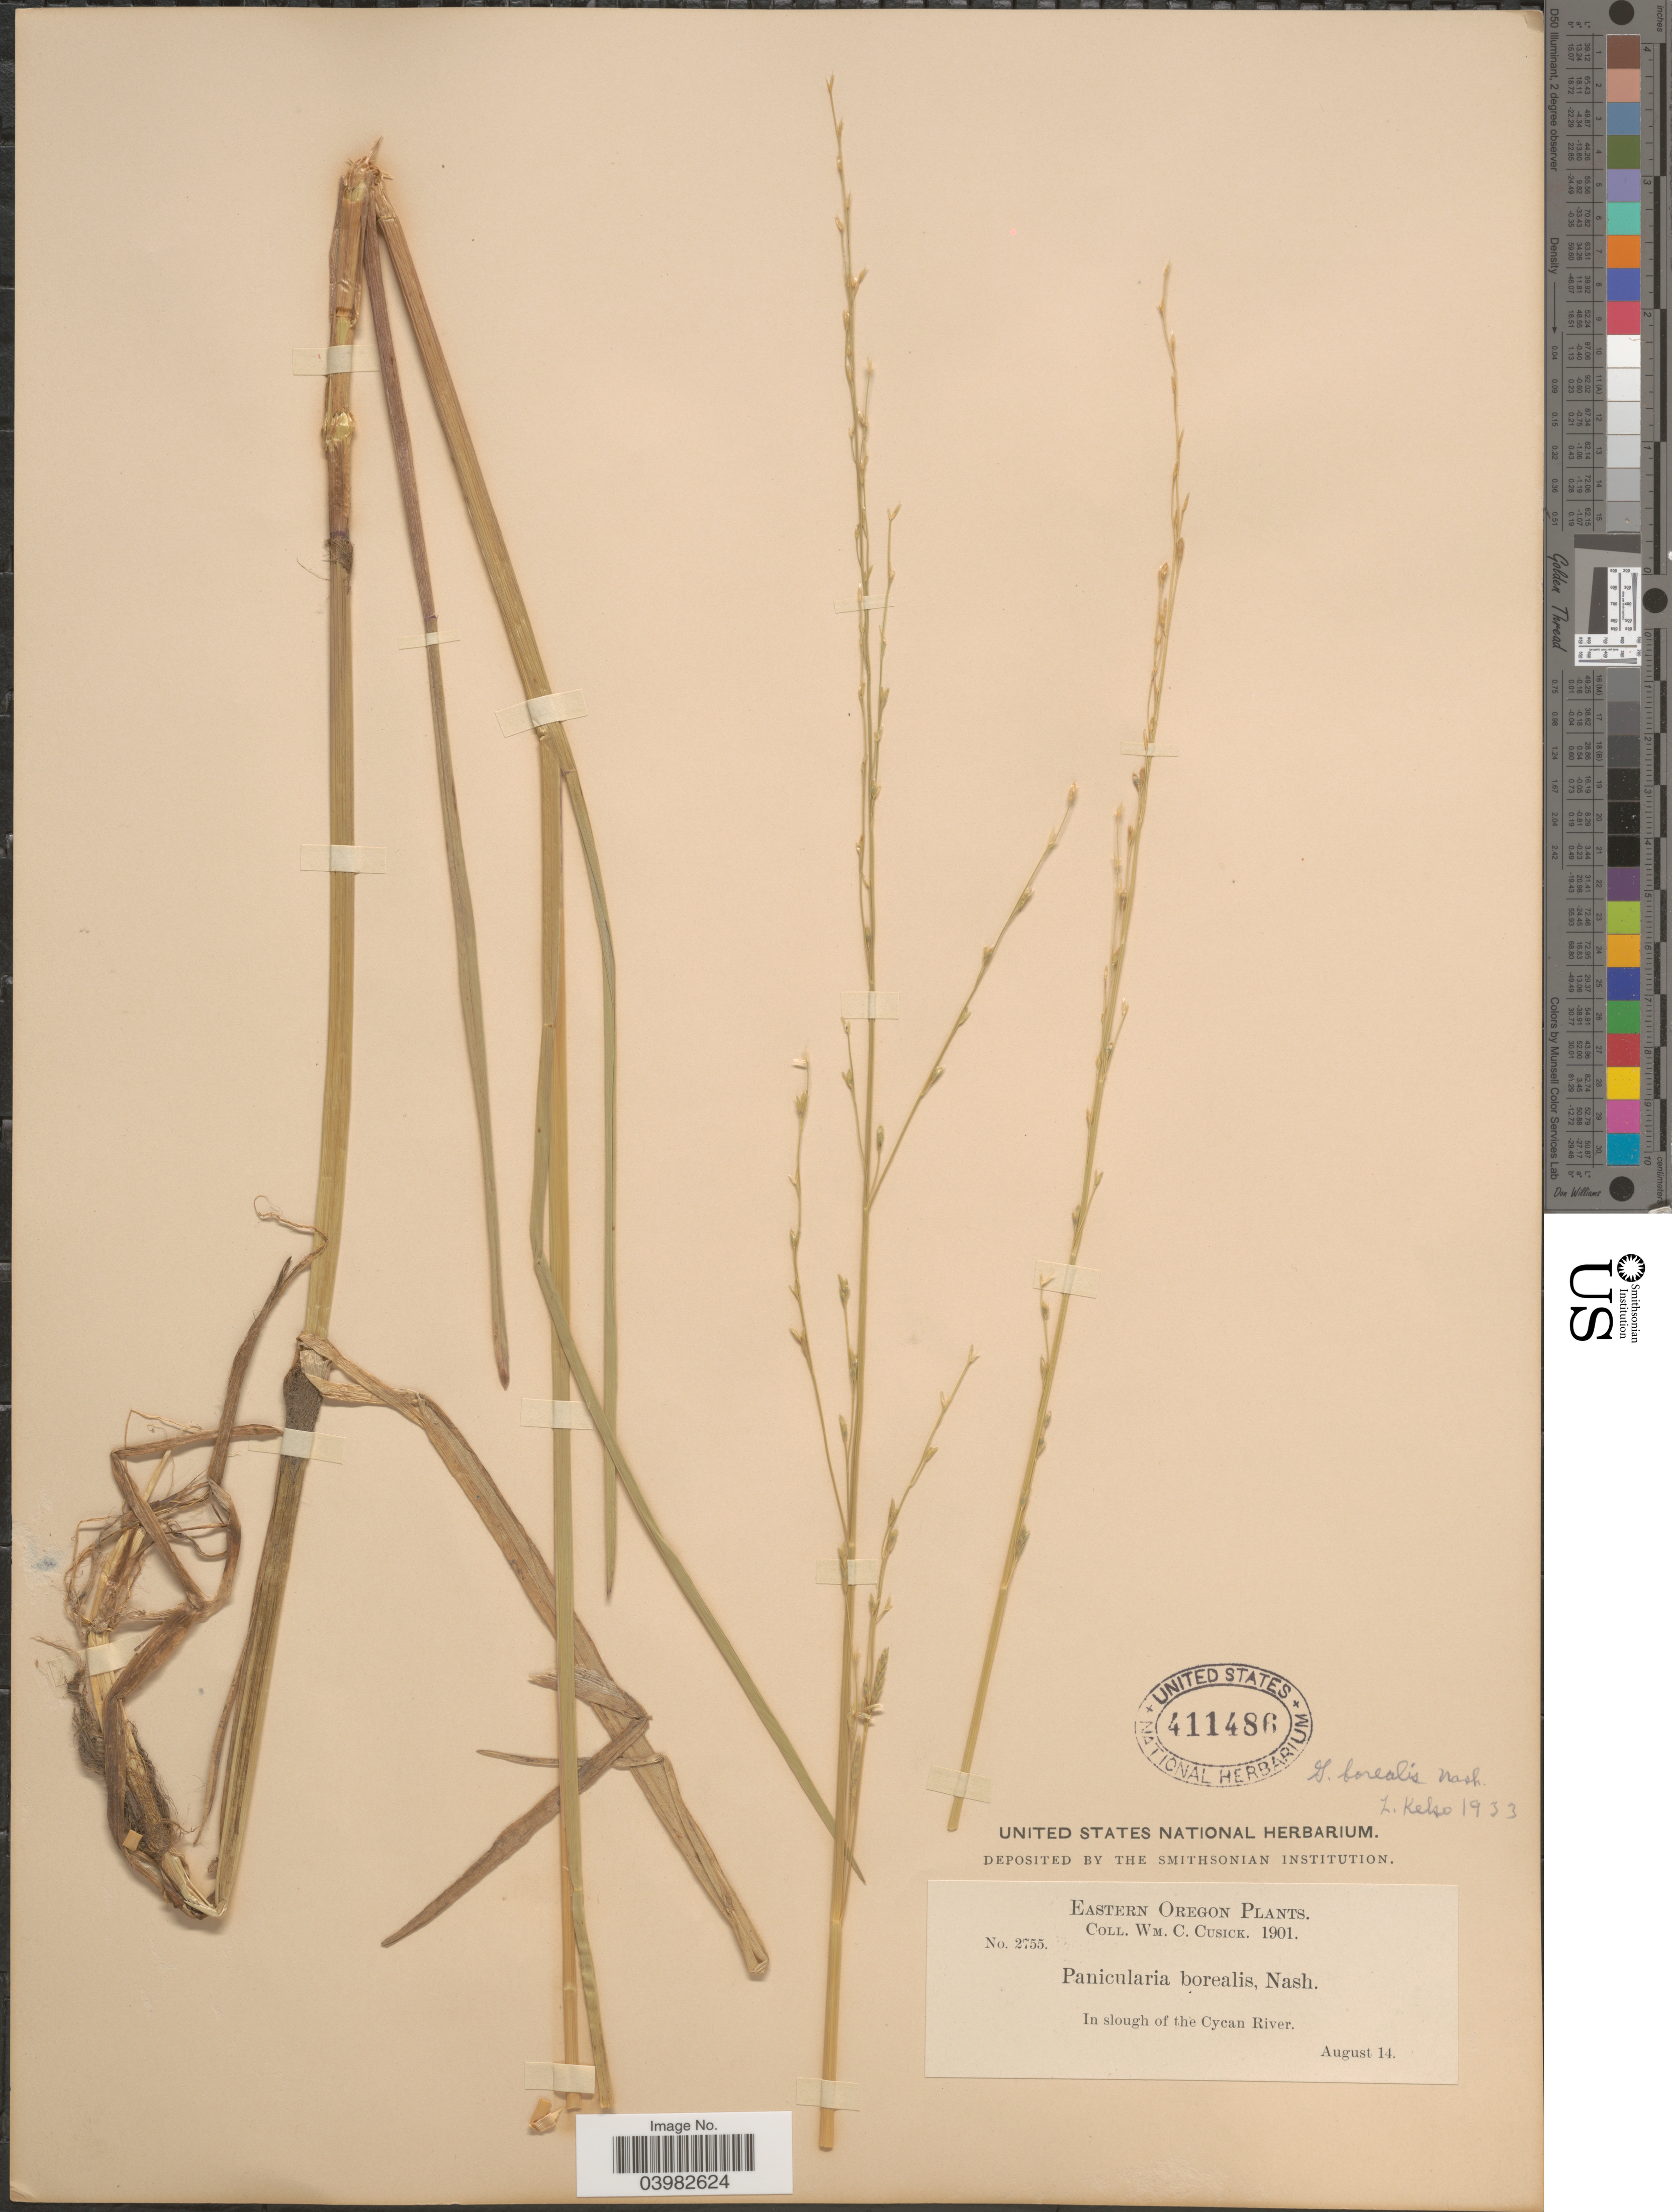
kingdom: Plantae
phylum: Tracheophyta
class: Liliopsida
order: Poales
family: Poaceae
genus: Glyceria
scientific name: Glyceria borealis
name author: (Nash) Batchelder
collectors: W. C. Cusick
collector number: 2755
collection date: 1901-08-14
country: United States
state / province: Oregon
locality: Eastern Oregon. In slough of the Cycan River.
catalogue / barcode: US 411486